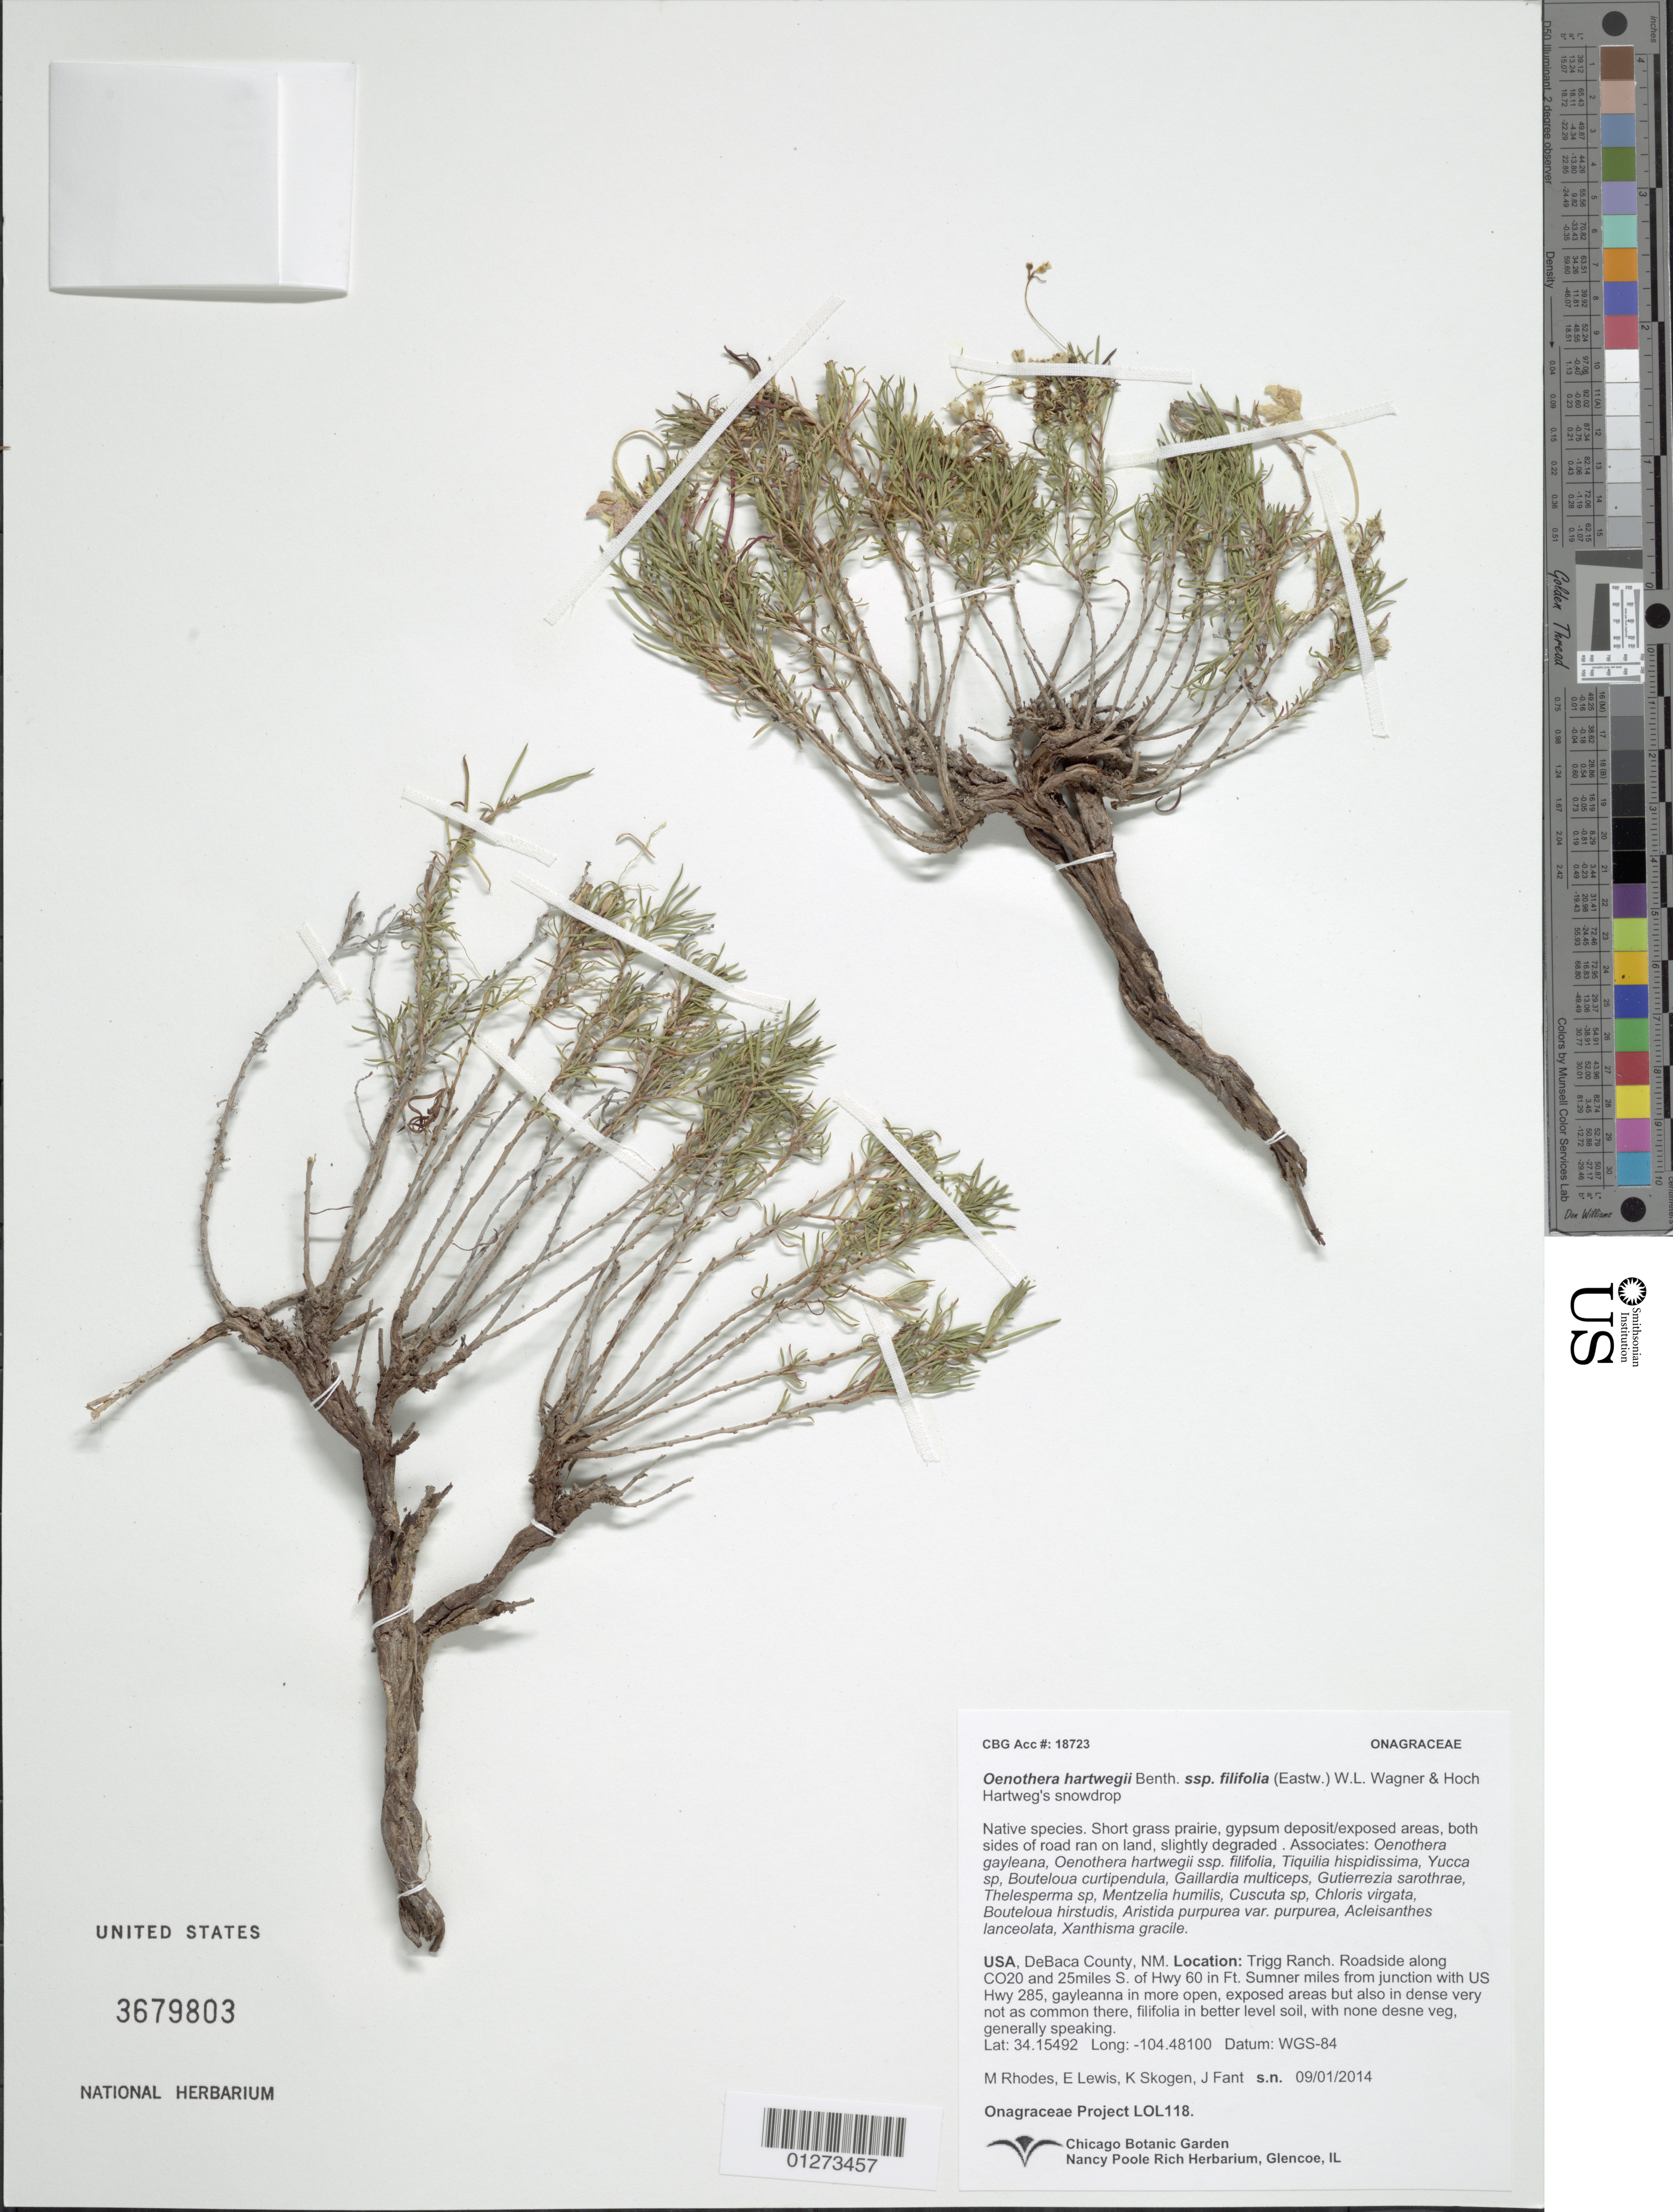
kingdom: Plantae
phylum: Tracheophyta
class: Magnoliopsida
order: Myrtales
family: Onagraceae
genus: Oenothera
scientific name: Oenothera hartwegii subsp. filifolia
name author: (Eastw.) W.L. Wagner & Hoch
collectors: Onagraceae Project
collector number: LOL 118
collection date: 2014-09-01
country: United States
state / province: New Mexico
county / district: DeBaca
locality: Roadside along CO20 and 25miles S. of Hwy 60 in Ft. Sumner miles from junction with US Hwy 285.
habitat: Short grass prairie, gypsum deposit/exposed areas, both sides of road ran on land, slightly degraded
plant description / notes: CHIC, US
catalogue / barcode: US 3679803